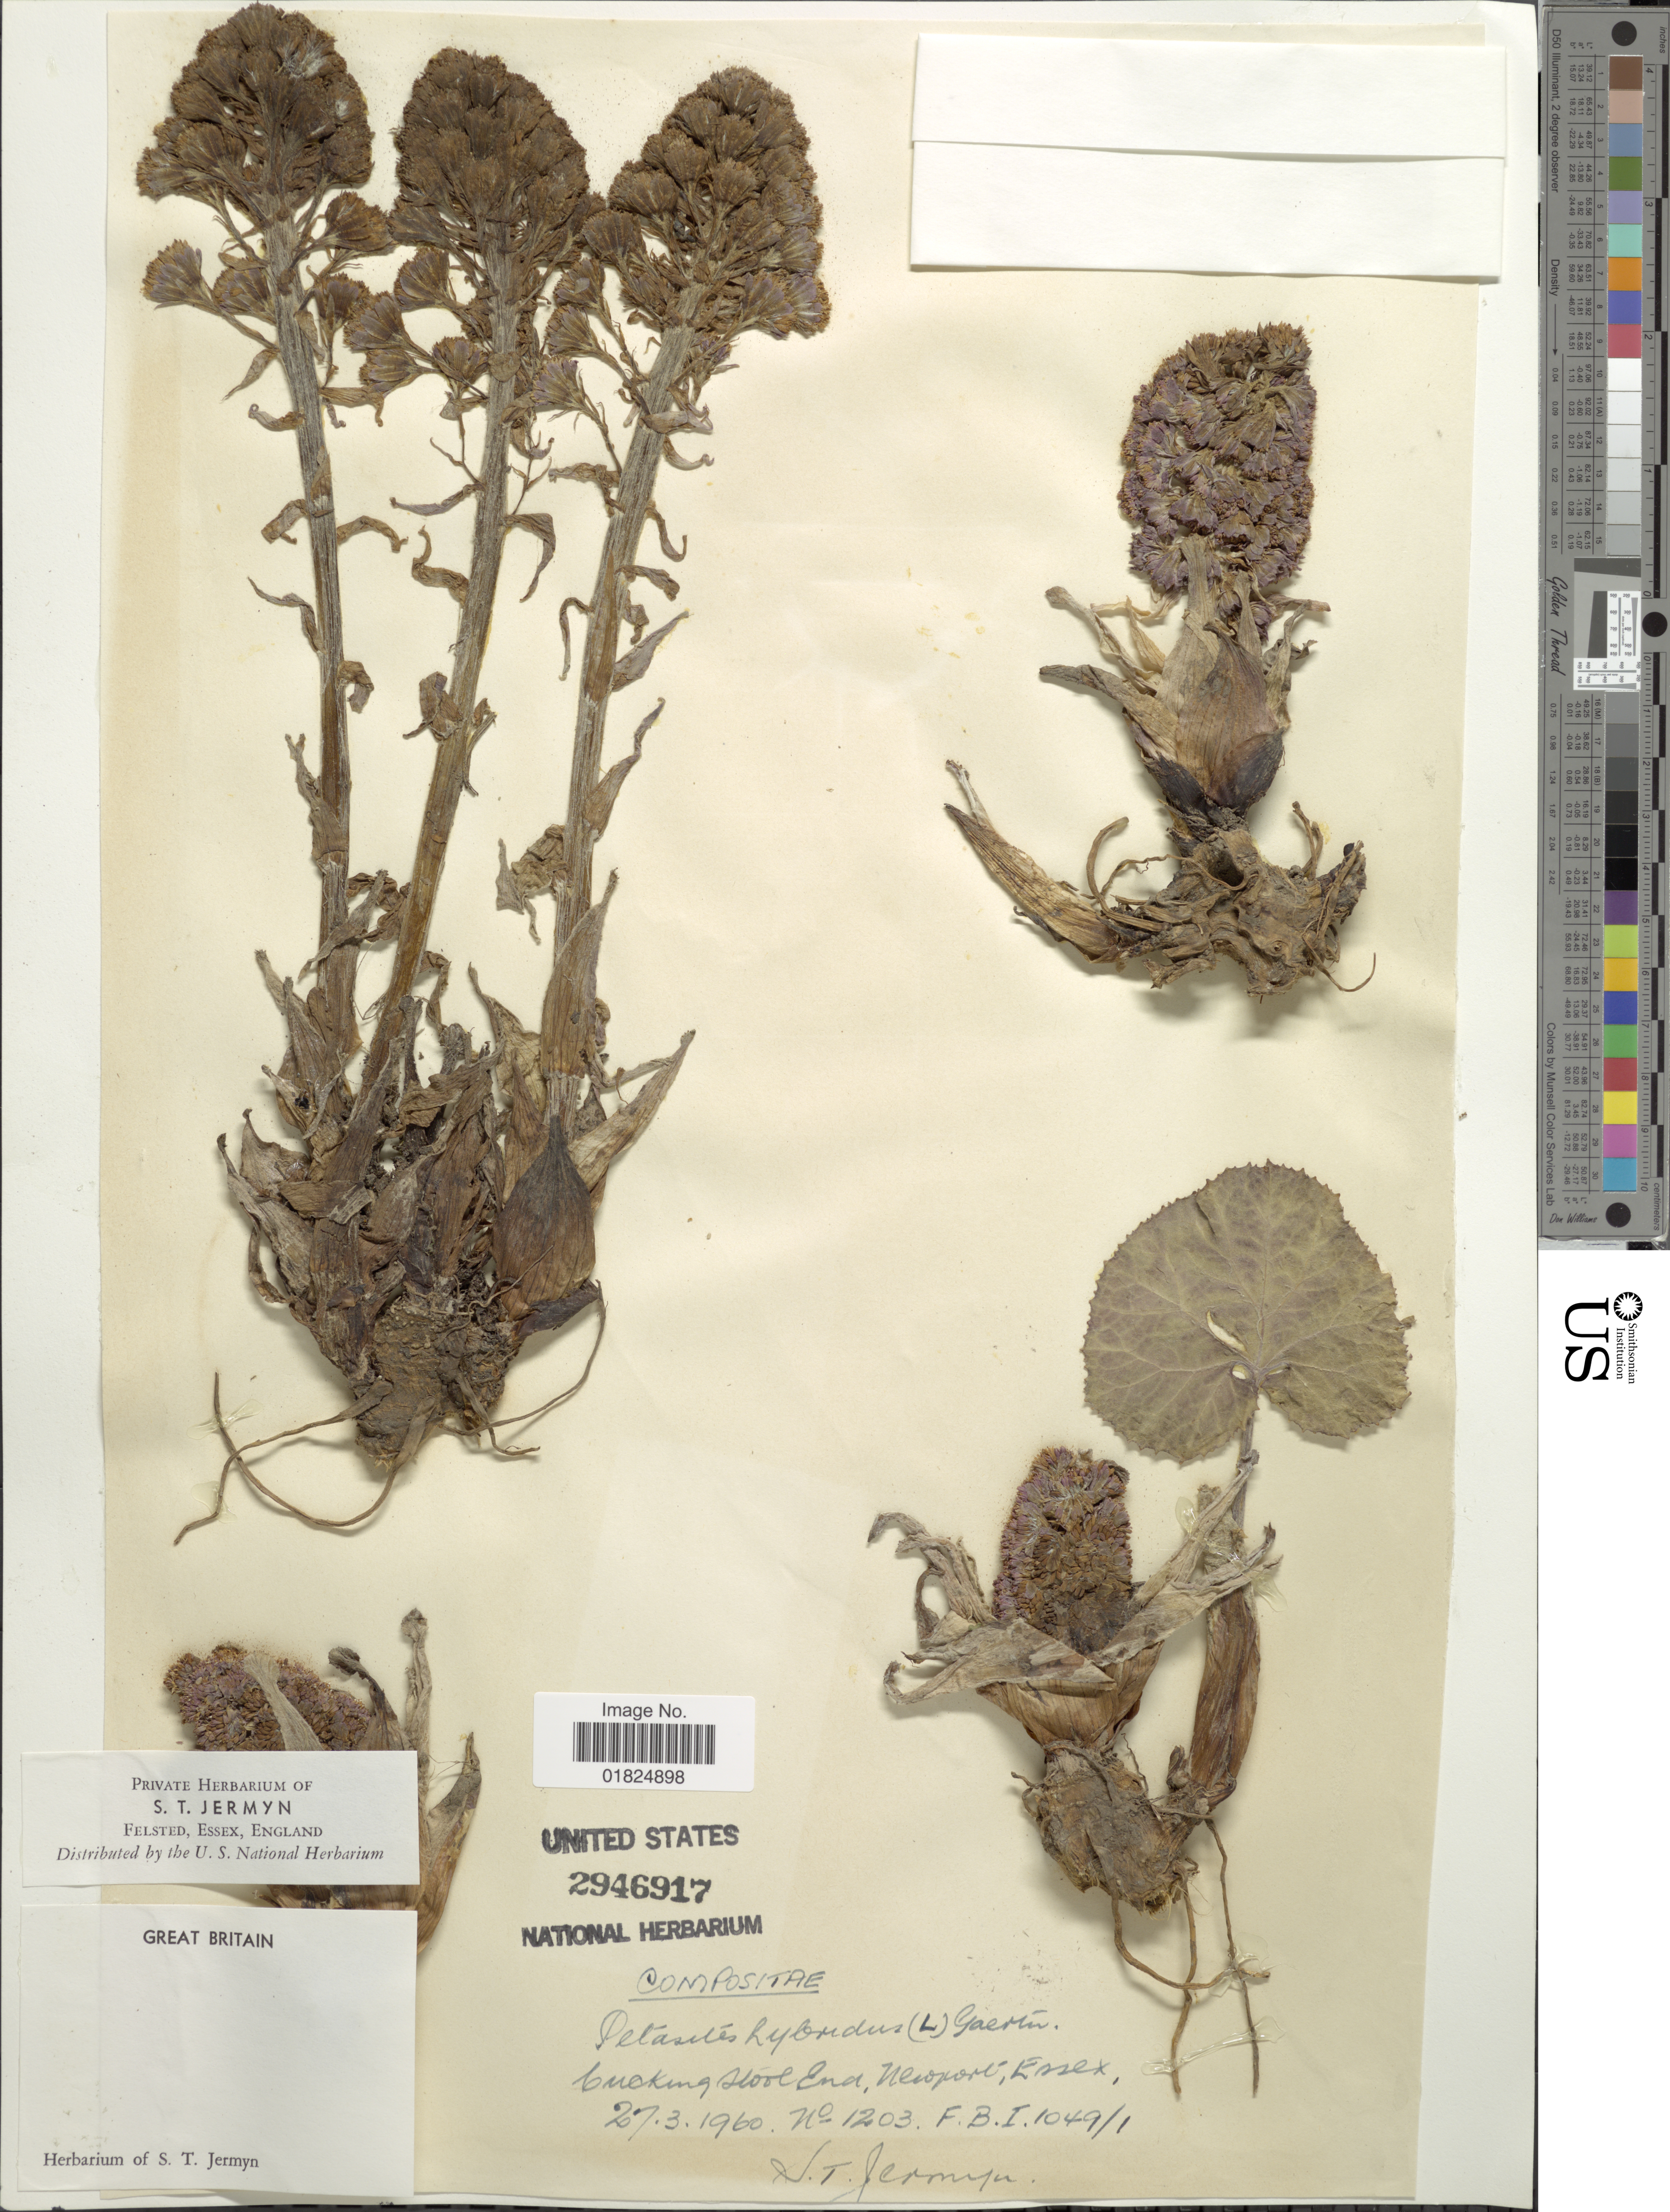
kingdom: Plantae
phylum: Tracheophyta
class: Magnoliopsida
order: Asterales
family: Asteraceae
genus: Petasites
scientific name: Petasites hybridus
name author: (L.) G. Gaertn. et al.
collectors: S. Jermyn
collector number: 1203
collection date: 1960-03-27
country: United Kingdom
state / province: England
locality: Cuckingstool End, Newport, Essex. F. B. I. 1049/1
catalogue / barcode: US 2946917